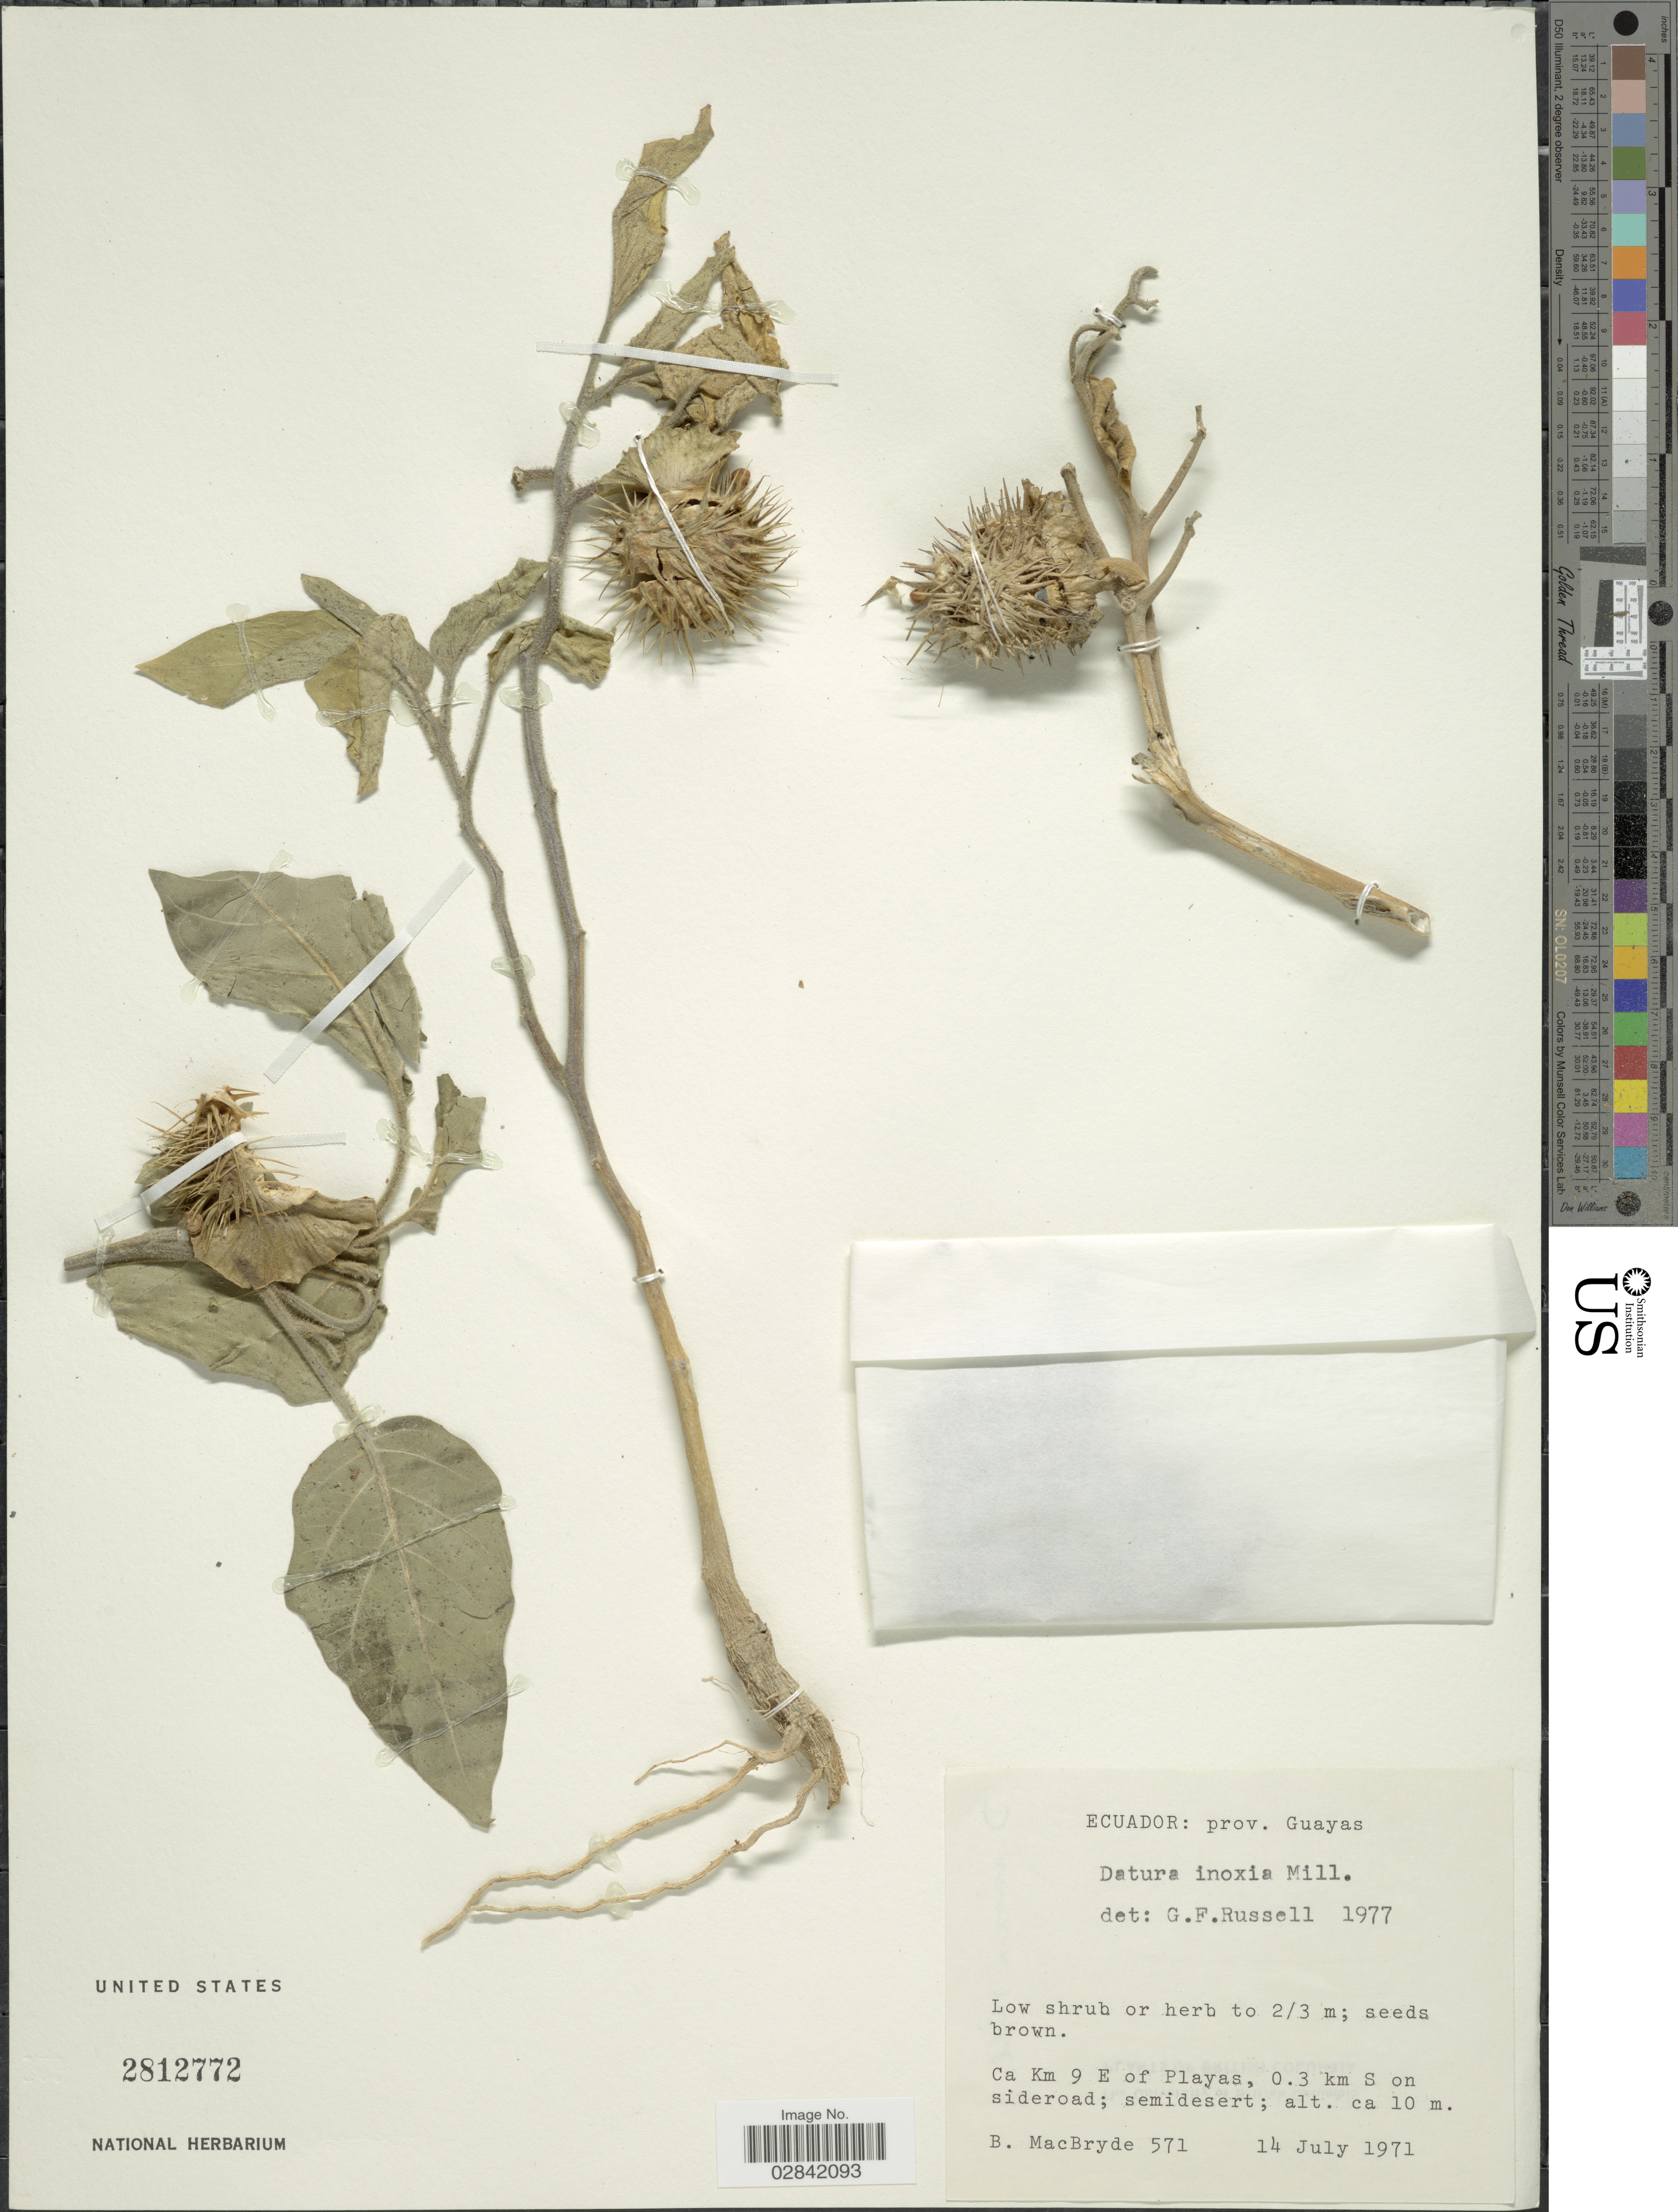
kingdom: Plantae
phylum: Tracheophyta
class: Magnoliopsida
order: Solanales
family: Solanaceae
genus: Datura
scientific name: Datura innoxia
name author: Mill.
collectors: B. MacBryde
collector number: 571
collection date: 1971-07-14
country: Ecuador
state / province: Guayas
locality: Prov. Guayas, Ca Km 9 E of Playas, 0.3 km S of sideroad; semidesert.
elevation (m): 10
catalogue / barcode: US 2812772